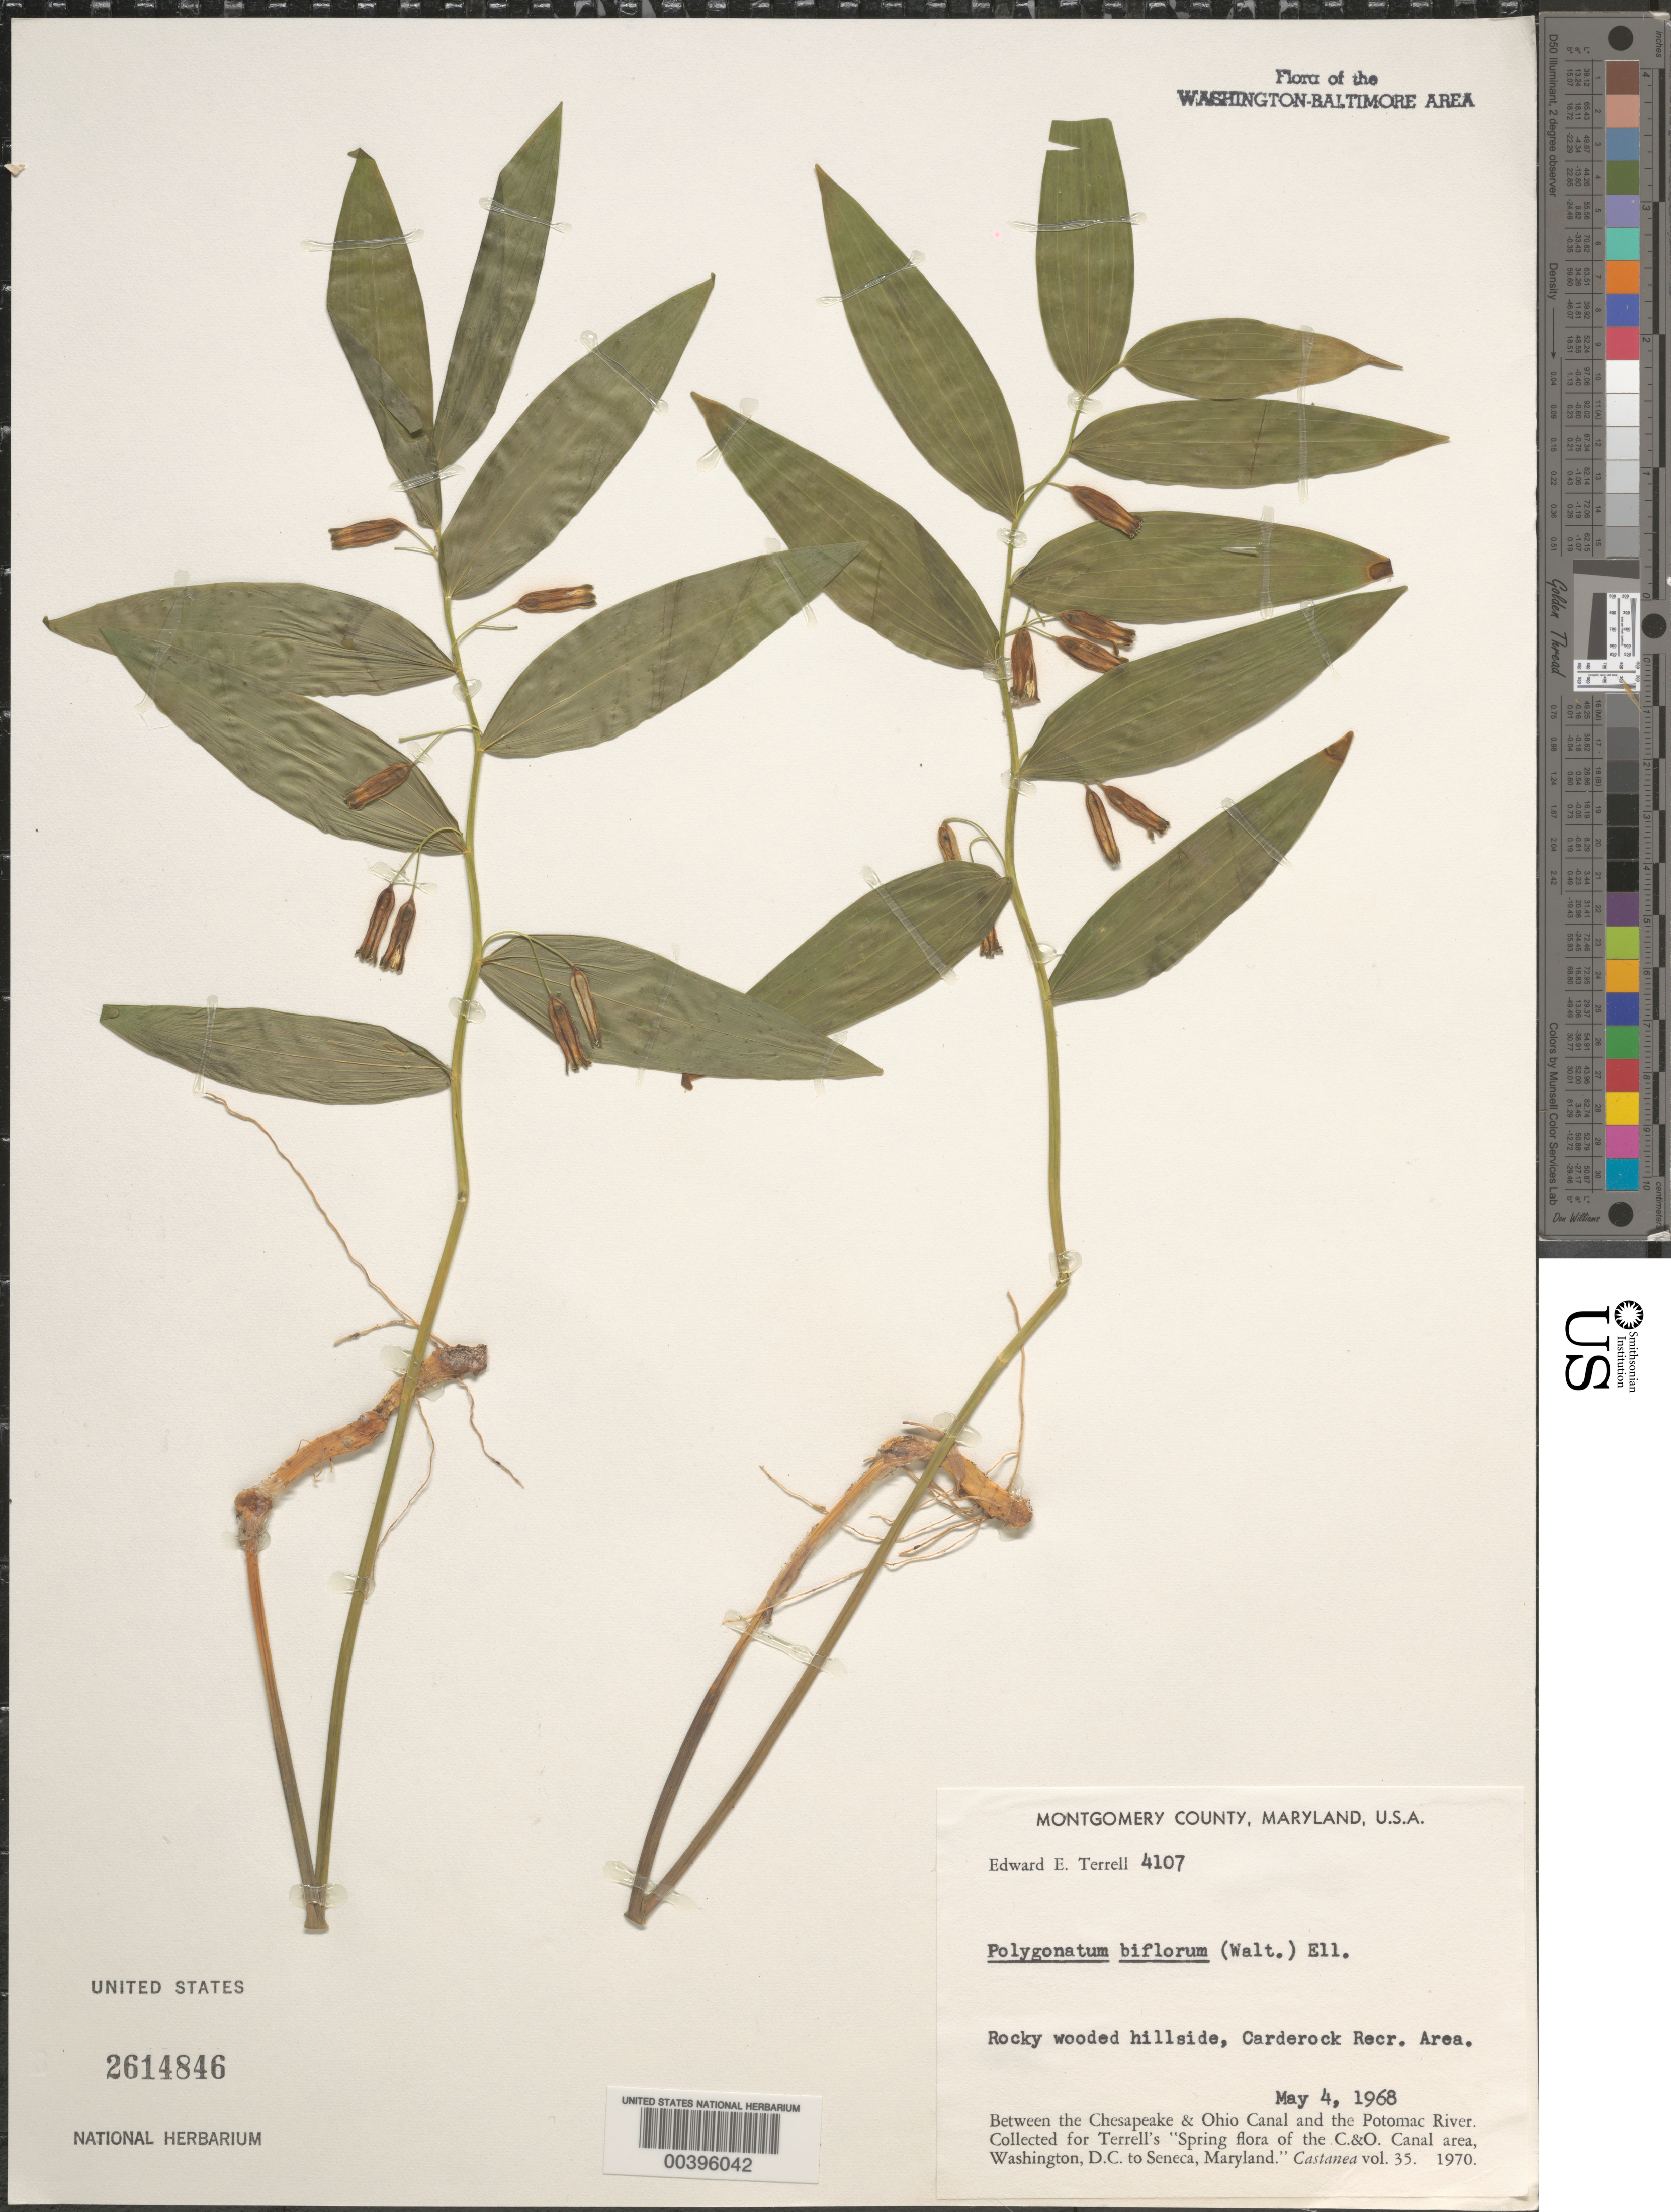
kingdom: Plantae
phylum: Tracheophyta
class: Liliopsida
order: Asparagales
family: Asparagaceae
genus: Polygonatum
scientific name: Polygonatum biflorum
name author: (Walter) Elliott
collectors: E. E. Terrell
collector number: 4107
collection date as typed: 04 May 1968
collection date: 1968-05-04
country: United States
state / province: Maryland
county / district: Montgomery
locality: Carderock Recreation area C. & O. Canal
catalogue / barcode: US 2614846